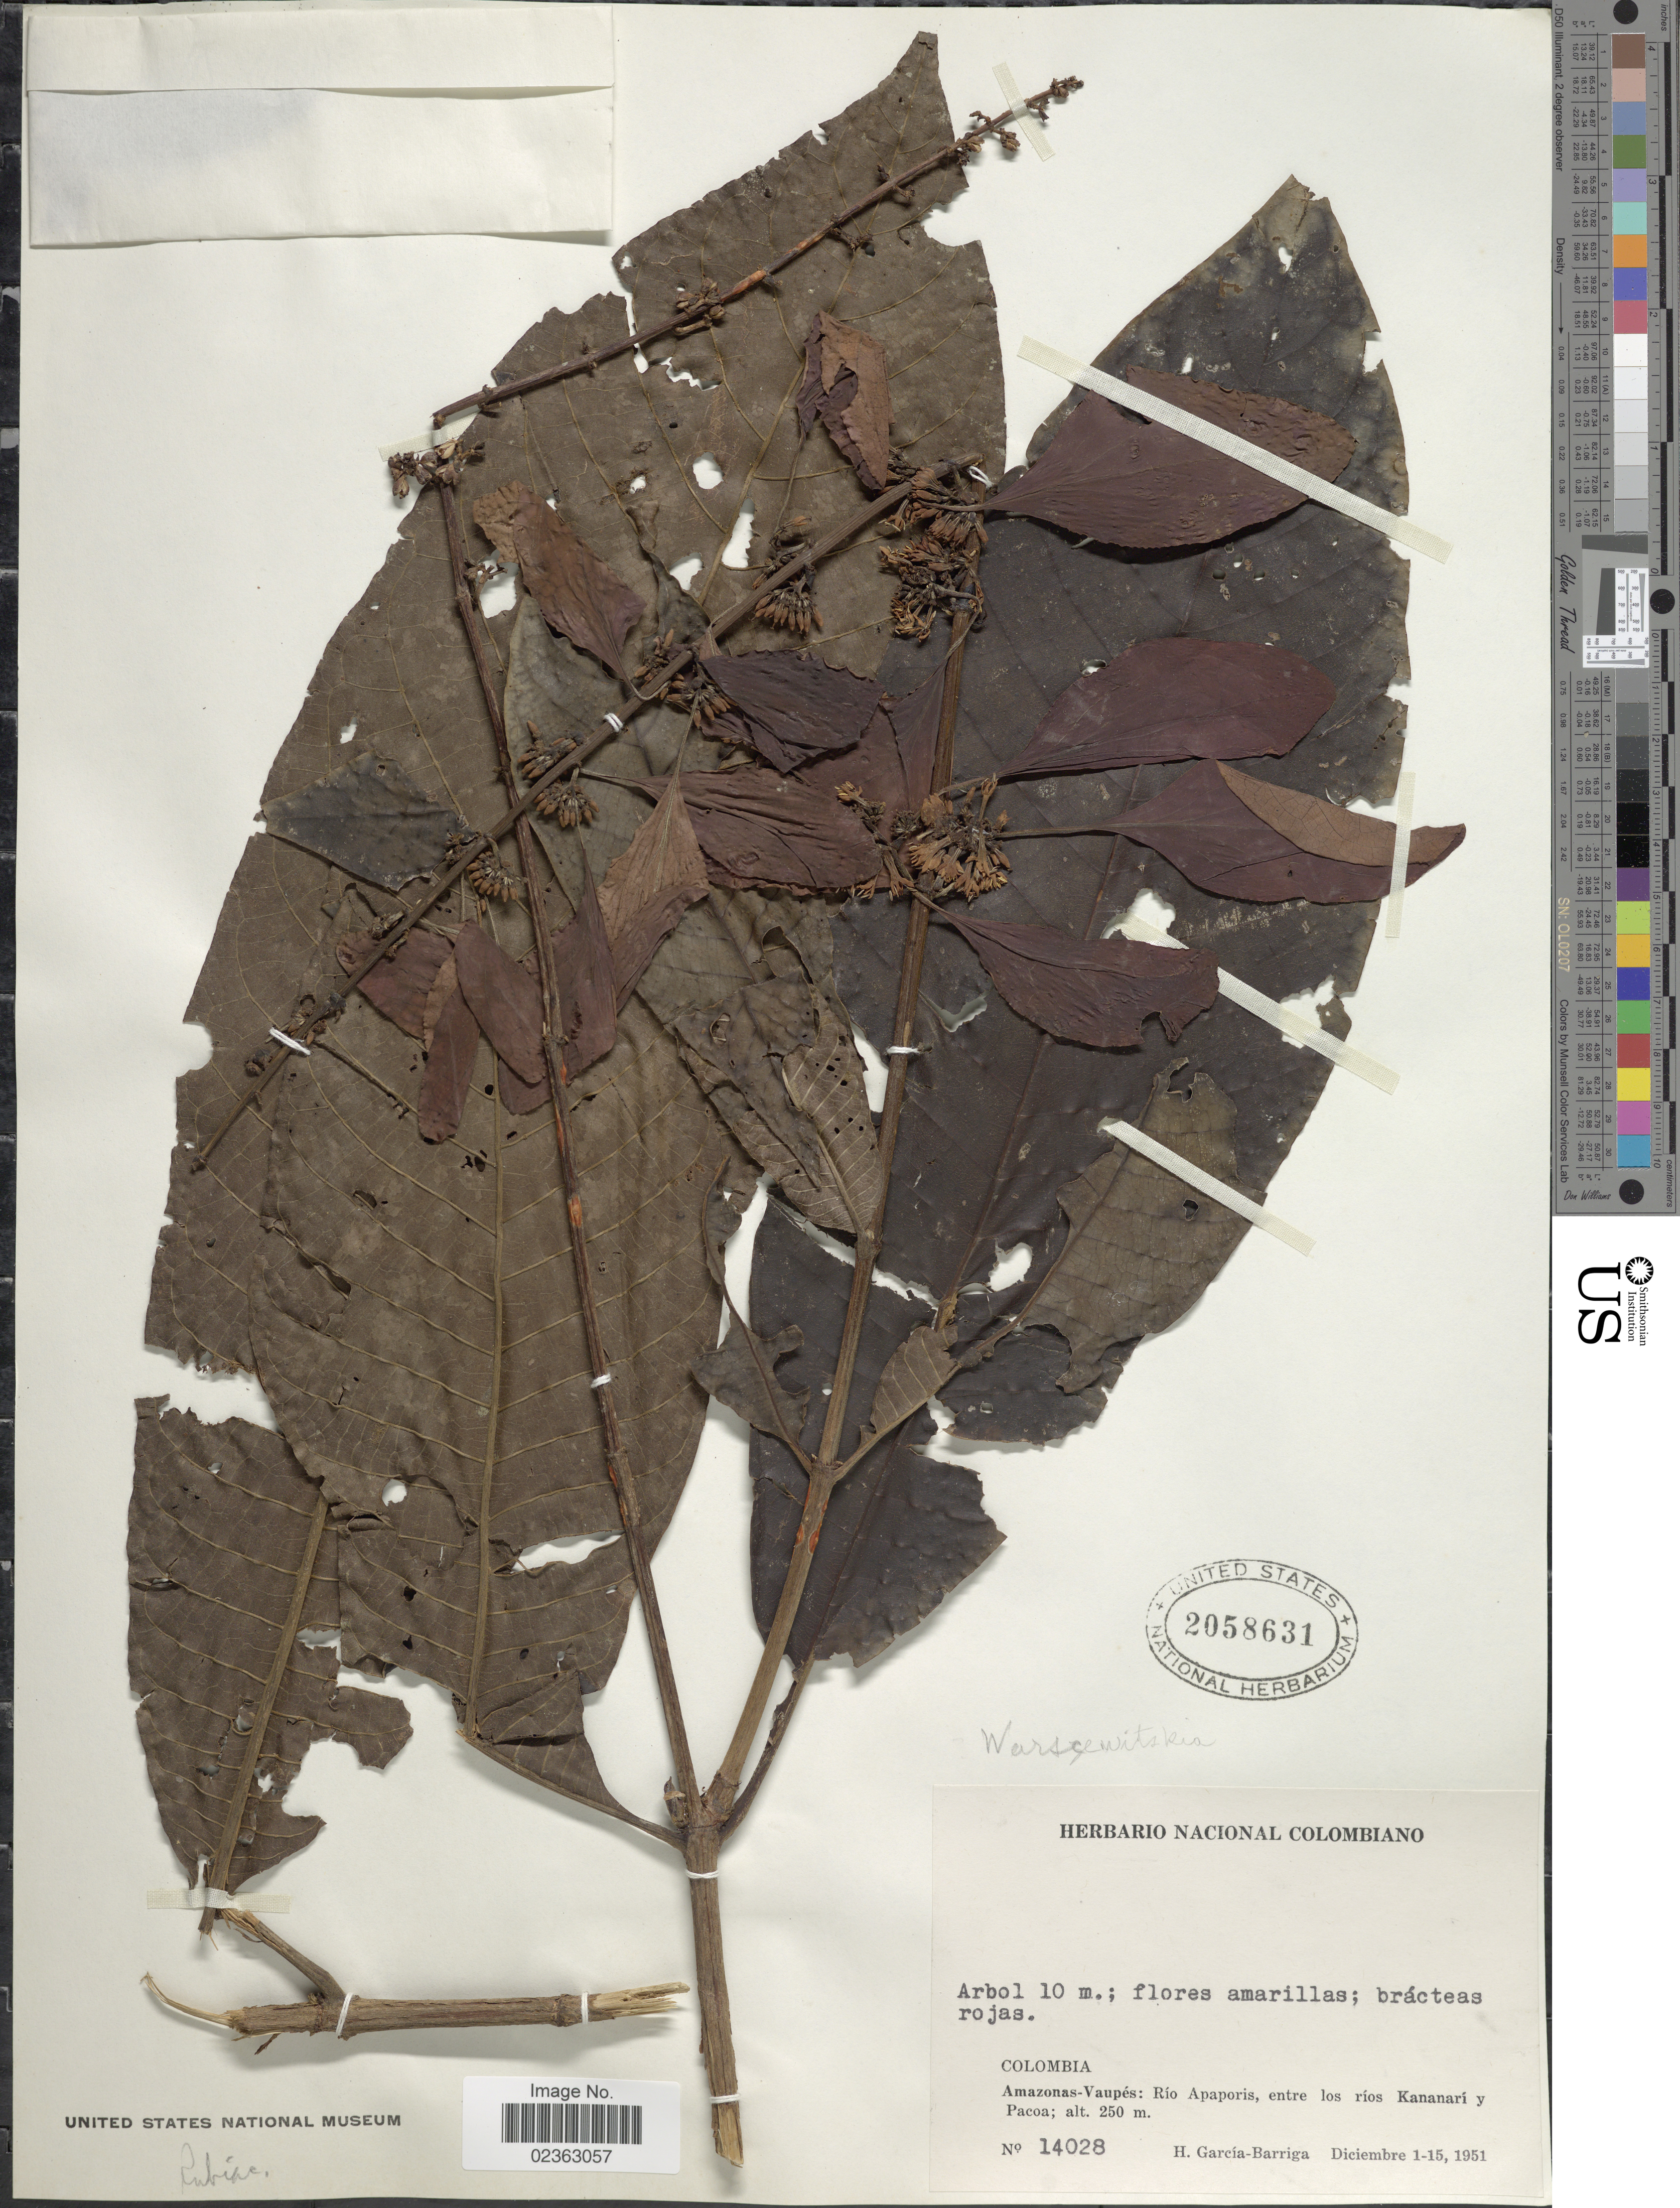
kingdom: Plantae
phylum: Tracheophyta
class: Magnoliopsida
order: Gentianales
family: Rubiaceae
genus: Warszewiczia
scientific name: Warszewiczia coccinea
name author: (Vahl) Klotzsch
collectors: H. García Barriga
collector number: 14028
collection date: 1951-12-01/1951-12-15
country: Colombia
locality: Amazonas-Vaupes: Rio Apaporis, entre los rios Kananari y Pacoa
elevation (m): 250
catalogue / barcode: US 2058631